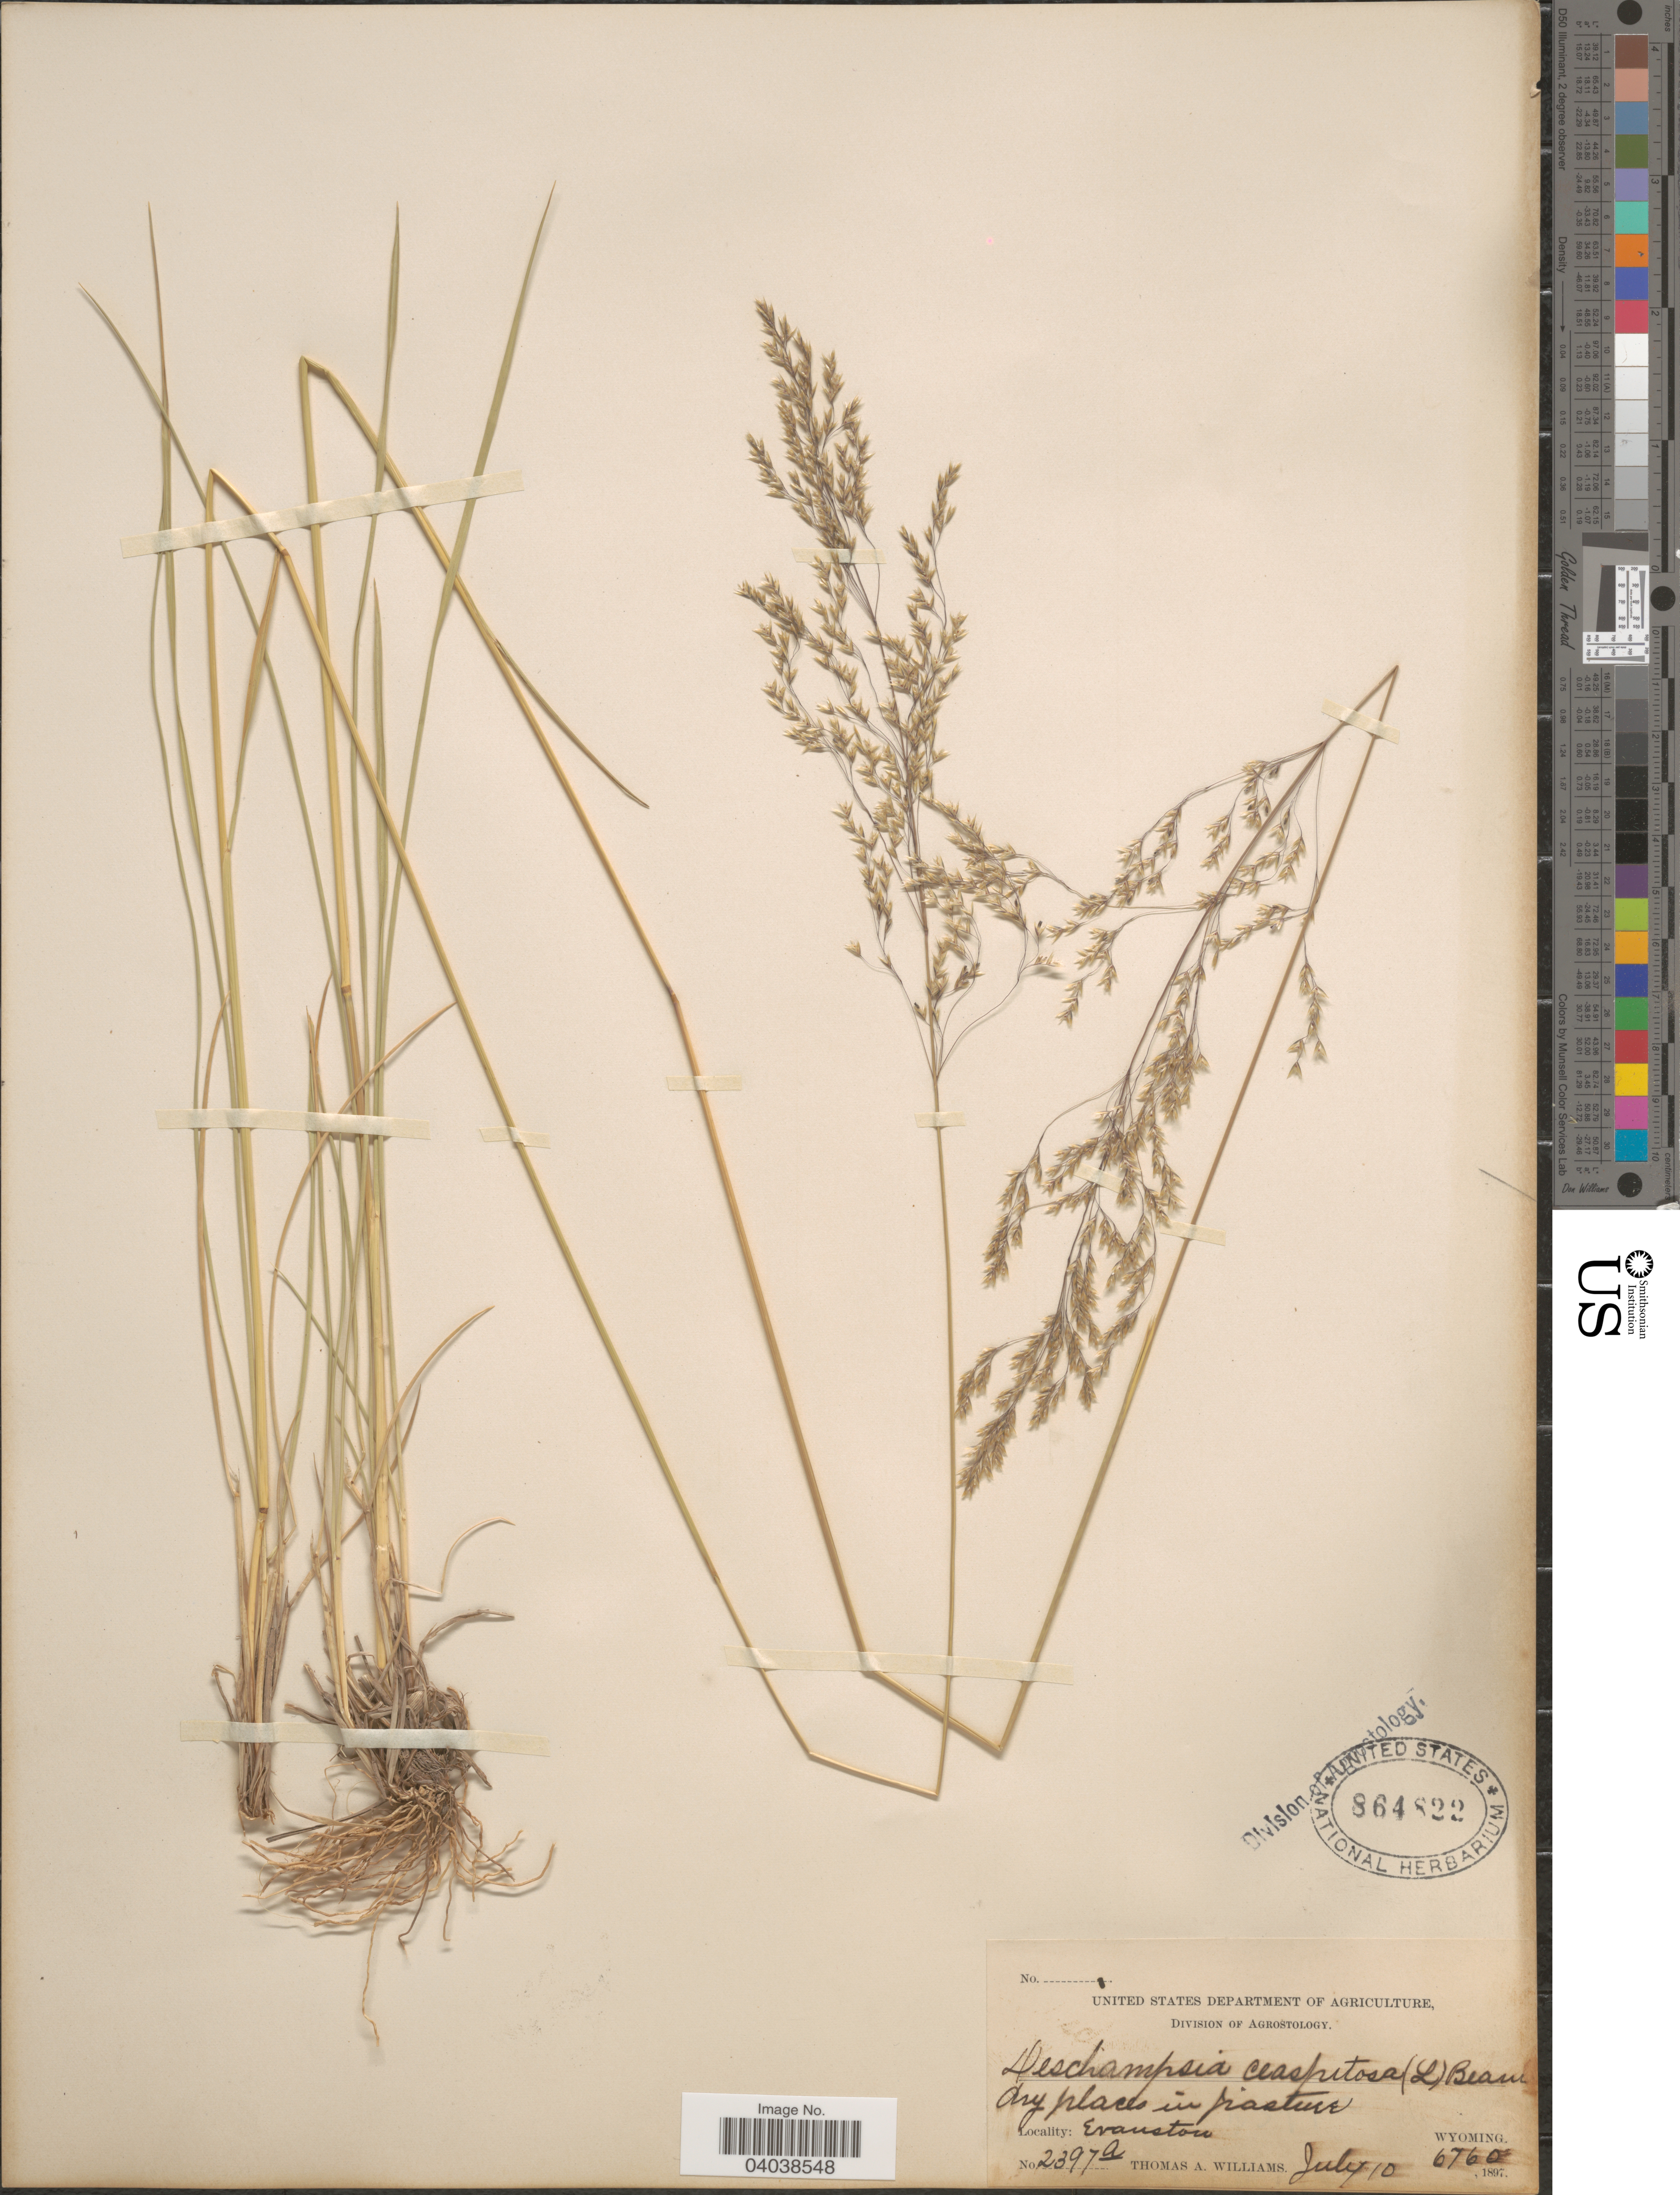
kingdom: Plantae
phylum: Tracheophyta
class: Liliopsida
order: Poales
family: Poaceae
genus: Deschampsia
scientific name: Deschampsia cespitosa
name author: (L.) P. Beauv.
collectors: T. A. Williams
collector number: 2397a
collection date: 1897-07-10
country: United States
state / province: Wyoming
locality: Evanston.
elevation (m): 2060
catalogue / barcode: US 864822